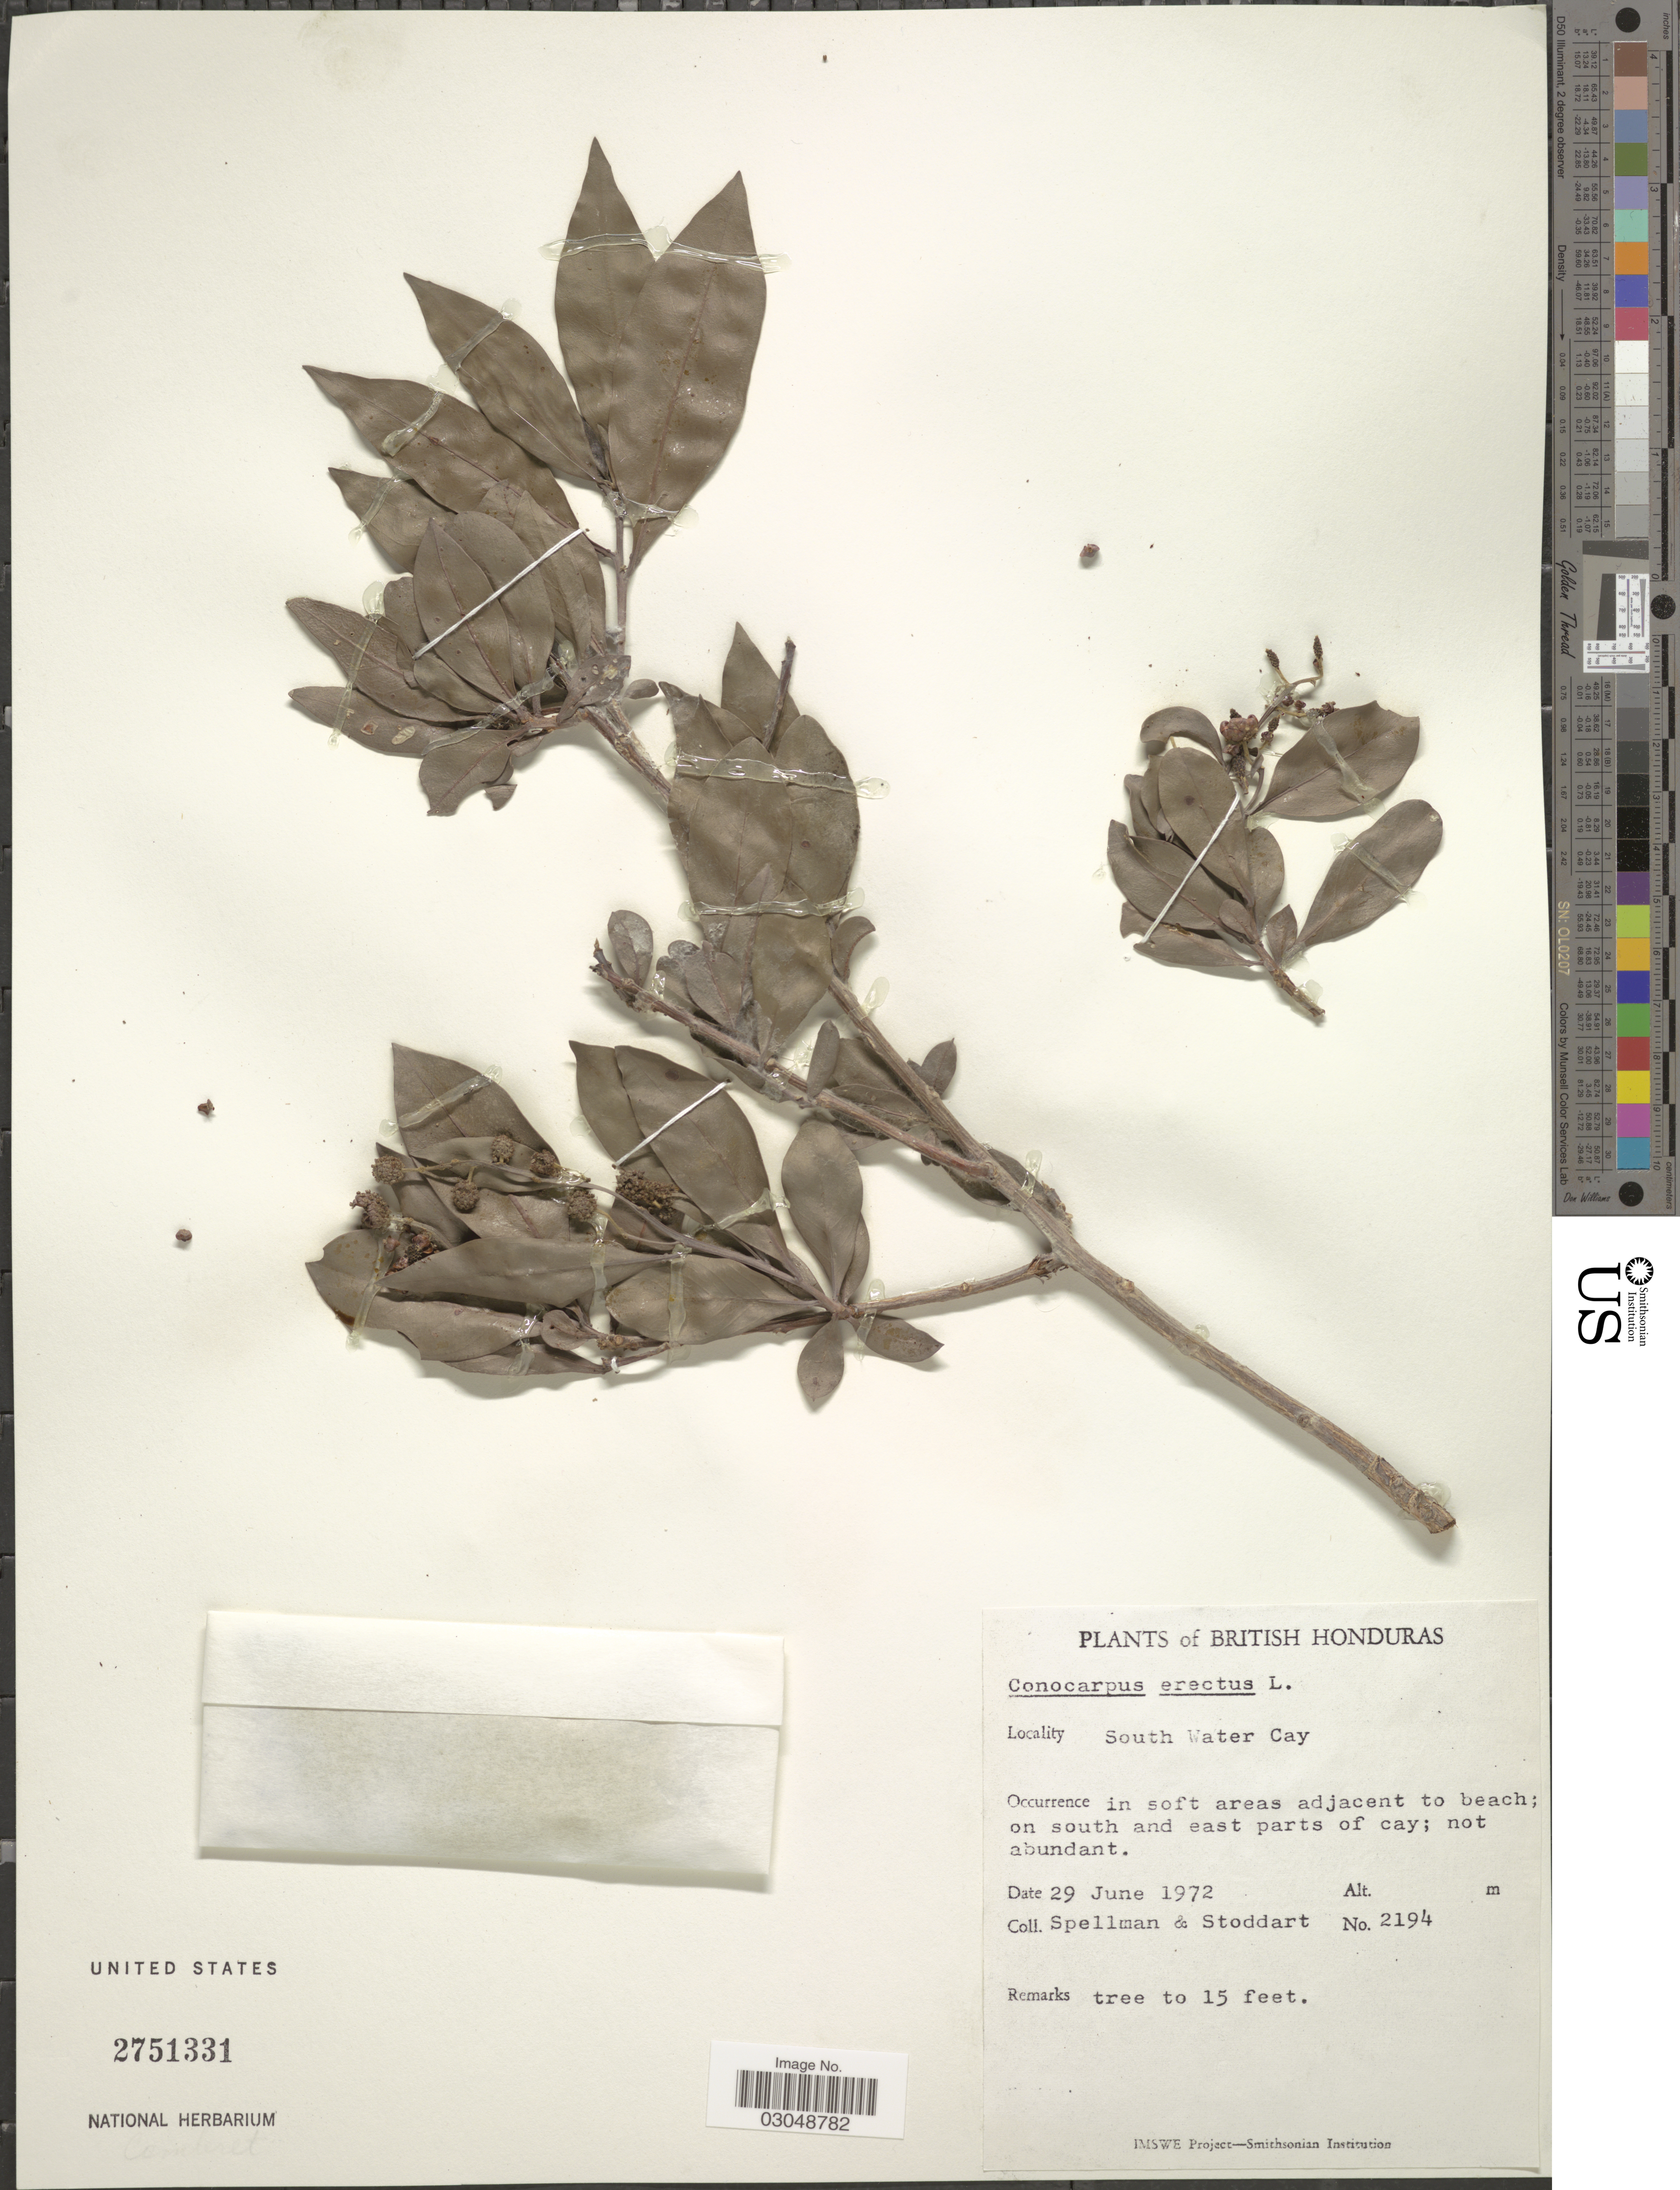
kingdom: Plantae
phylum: Tracheophyta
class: Magnoliopsida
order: Myrtales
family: Combretaceae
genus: Conocarpus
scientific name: Conocarpus erectus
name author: L.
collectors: Spellman, -- & -. Stoddart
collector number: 2194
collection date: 1972-06-29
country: Belize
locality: British Honduras. South Water Cay. In soft areas adjacent to beach; on south and east parts of cay.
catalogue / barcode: US 2751331